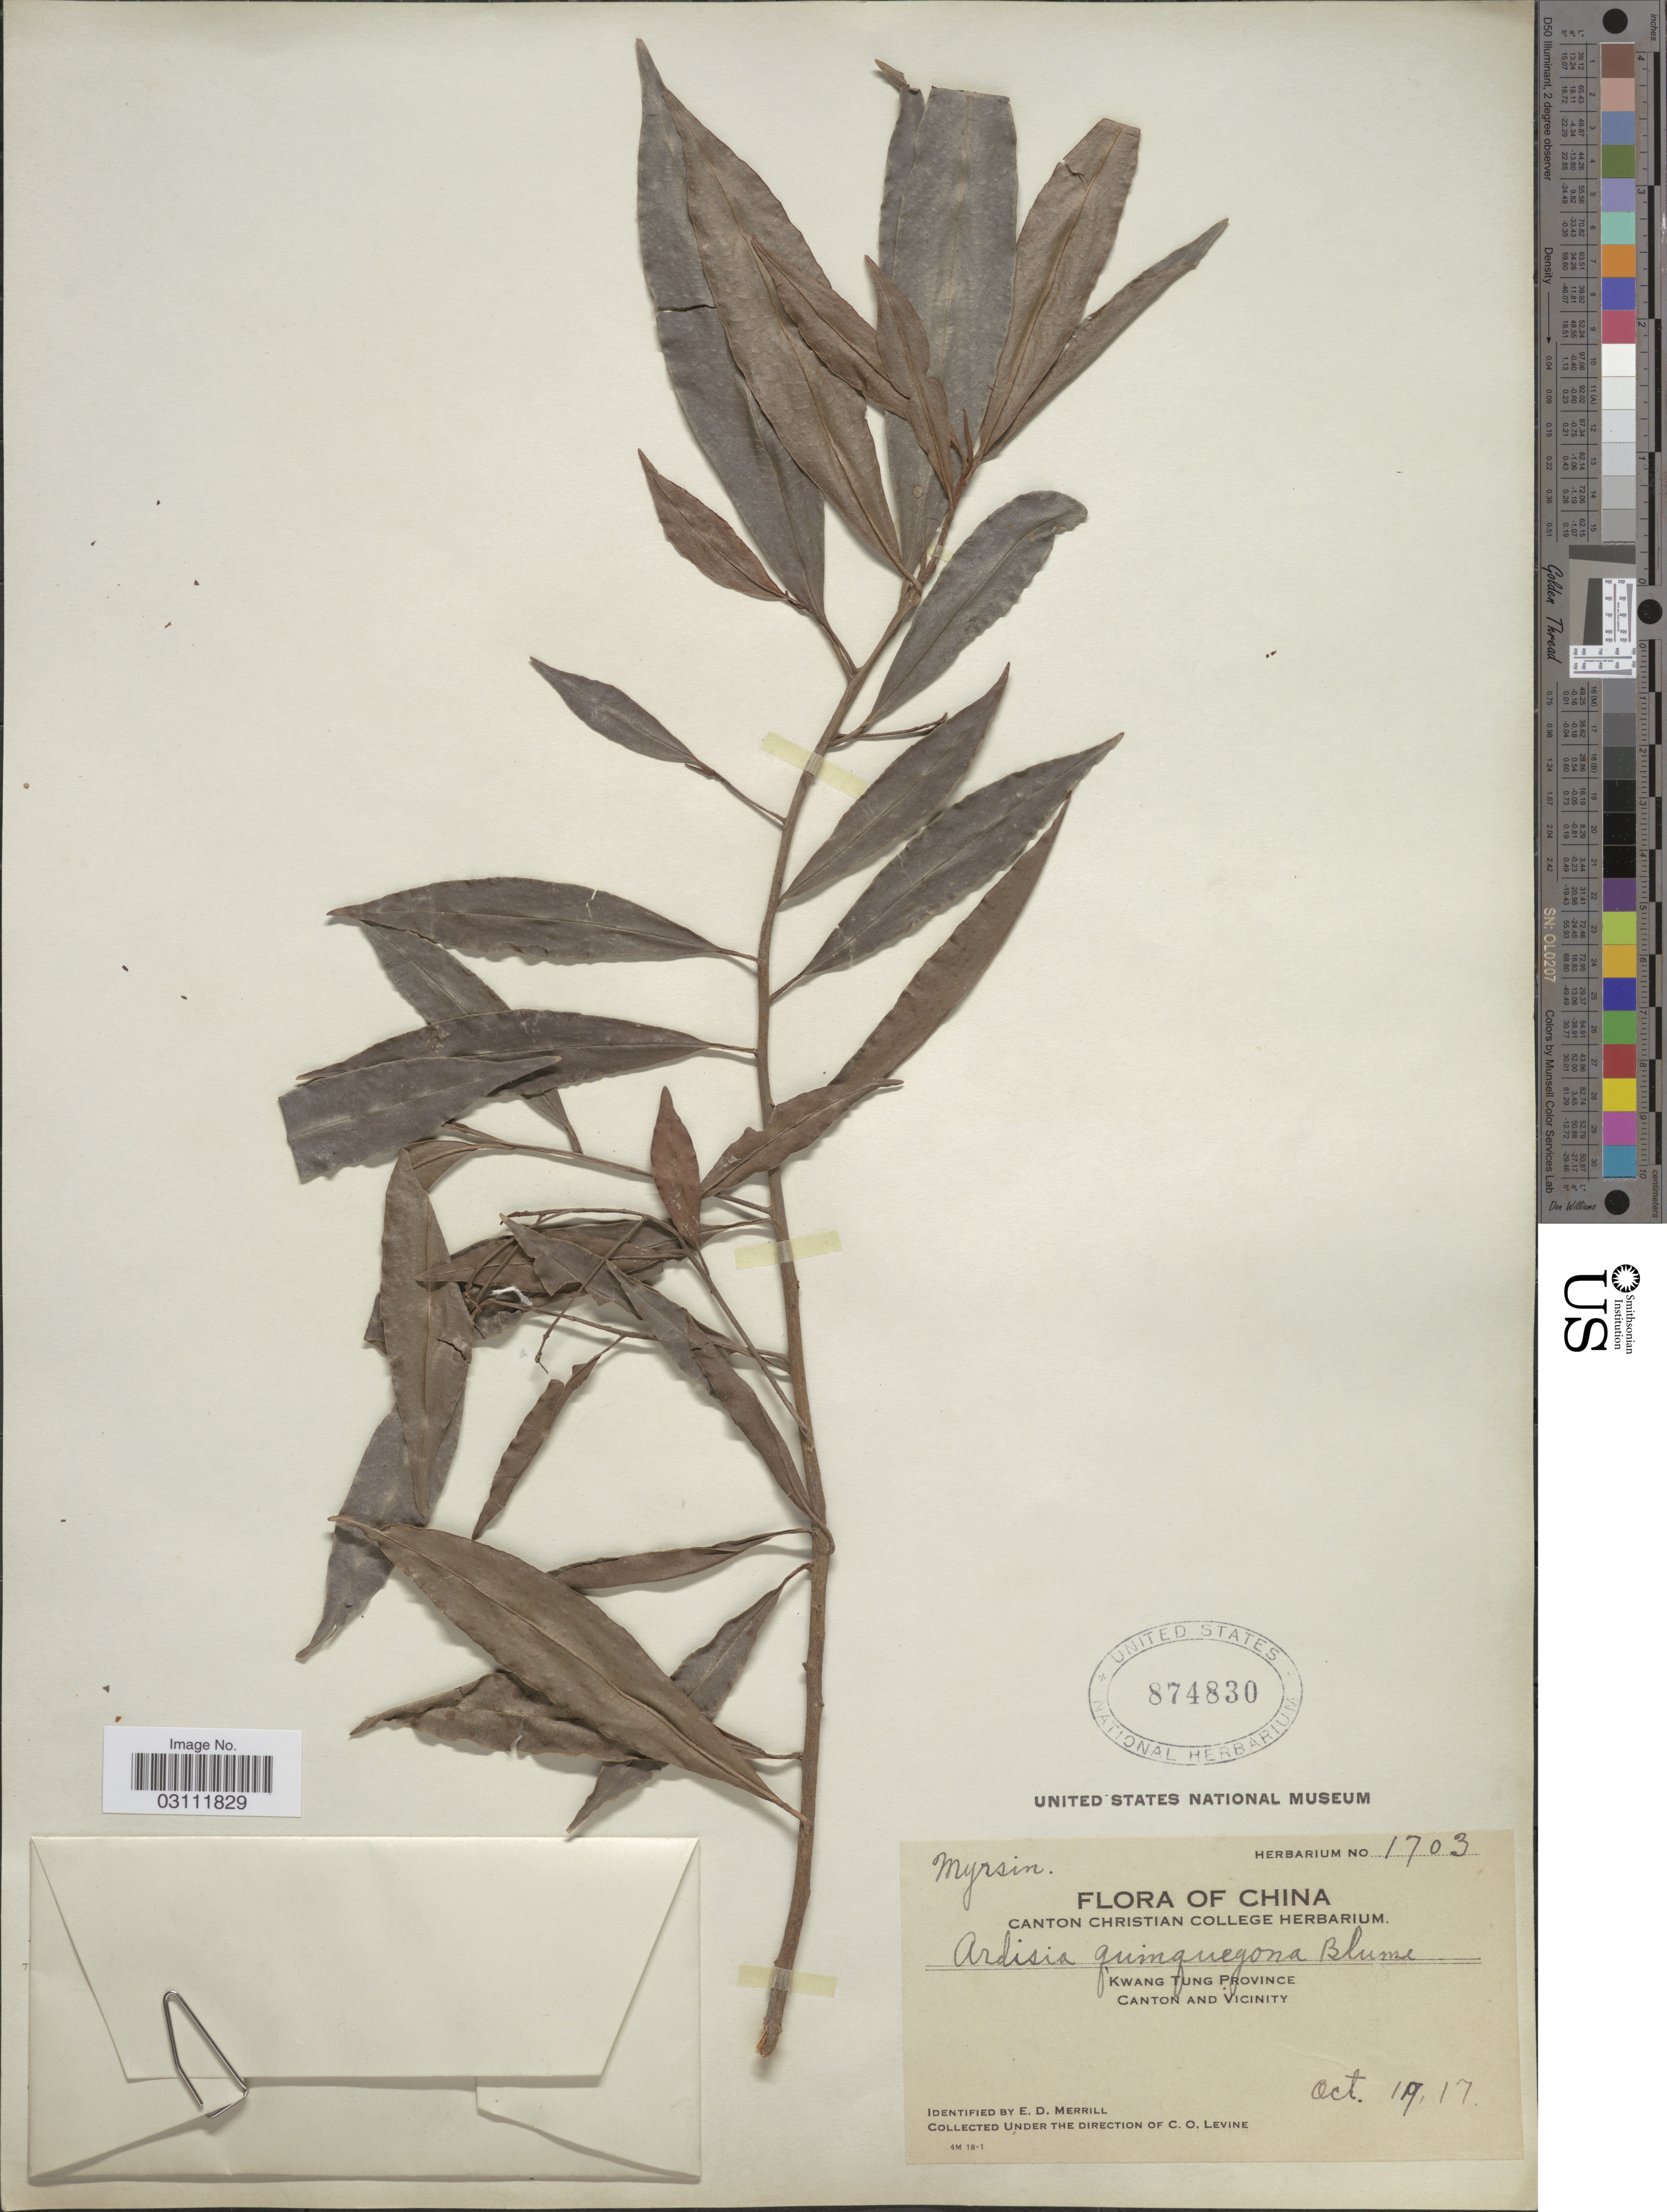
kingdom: Plantae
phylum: Tracheophyta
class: Magnoliopsida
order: Ericales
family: Primulaceae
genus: Ardisia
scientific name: Ardisia quinquegona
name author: Blume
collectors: C. O. Levine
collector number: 1703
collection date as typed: Transcribed d/m/y: 19/10/17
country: China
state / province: Guangdong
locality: Kwang Tung Province. Canton and Vicinity.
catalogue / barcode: US 874830